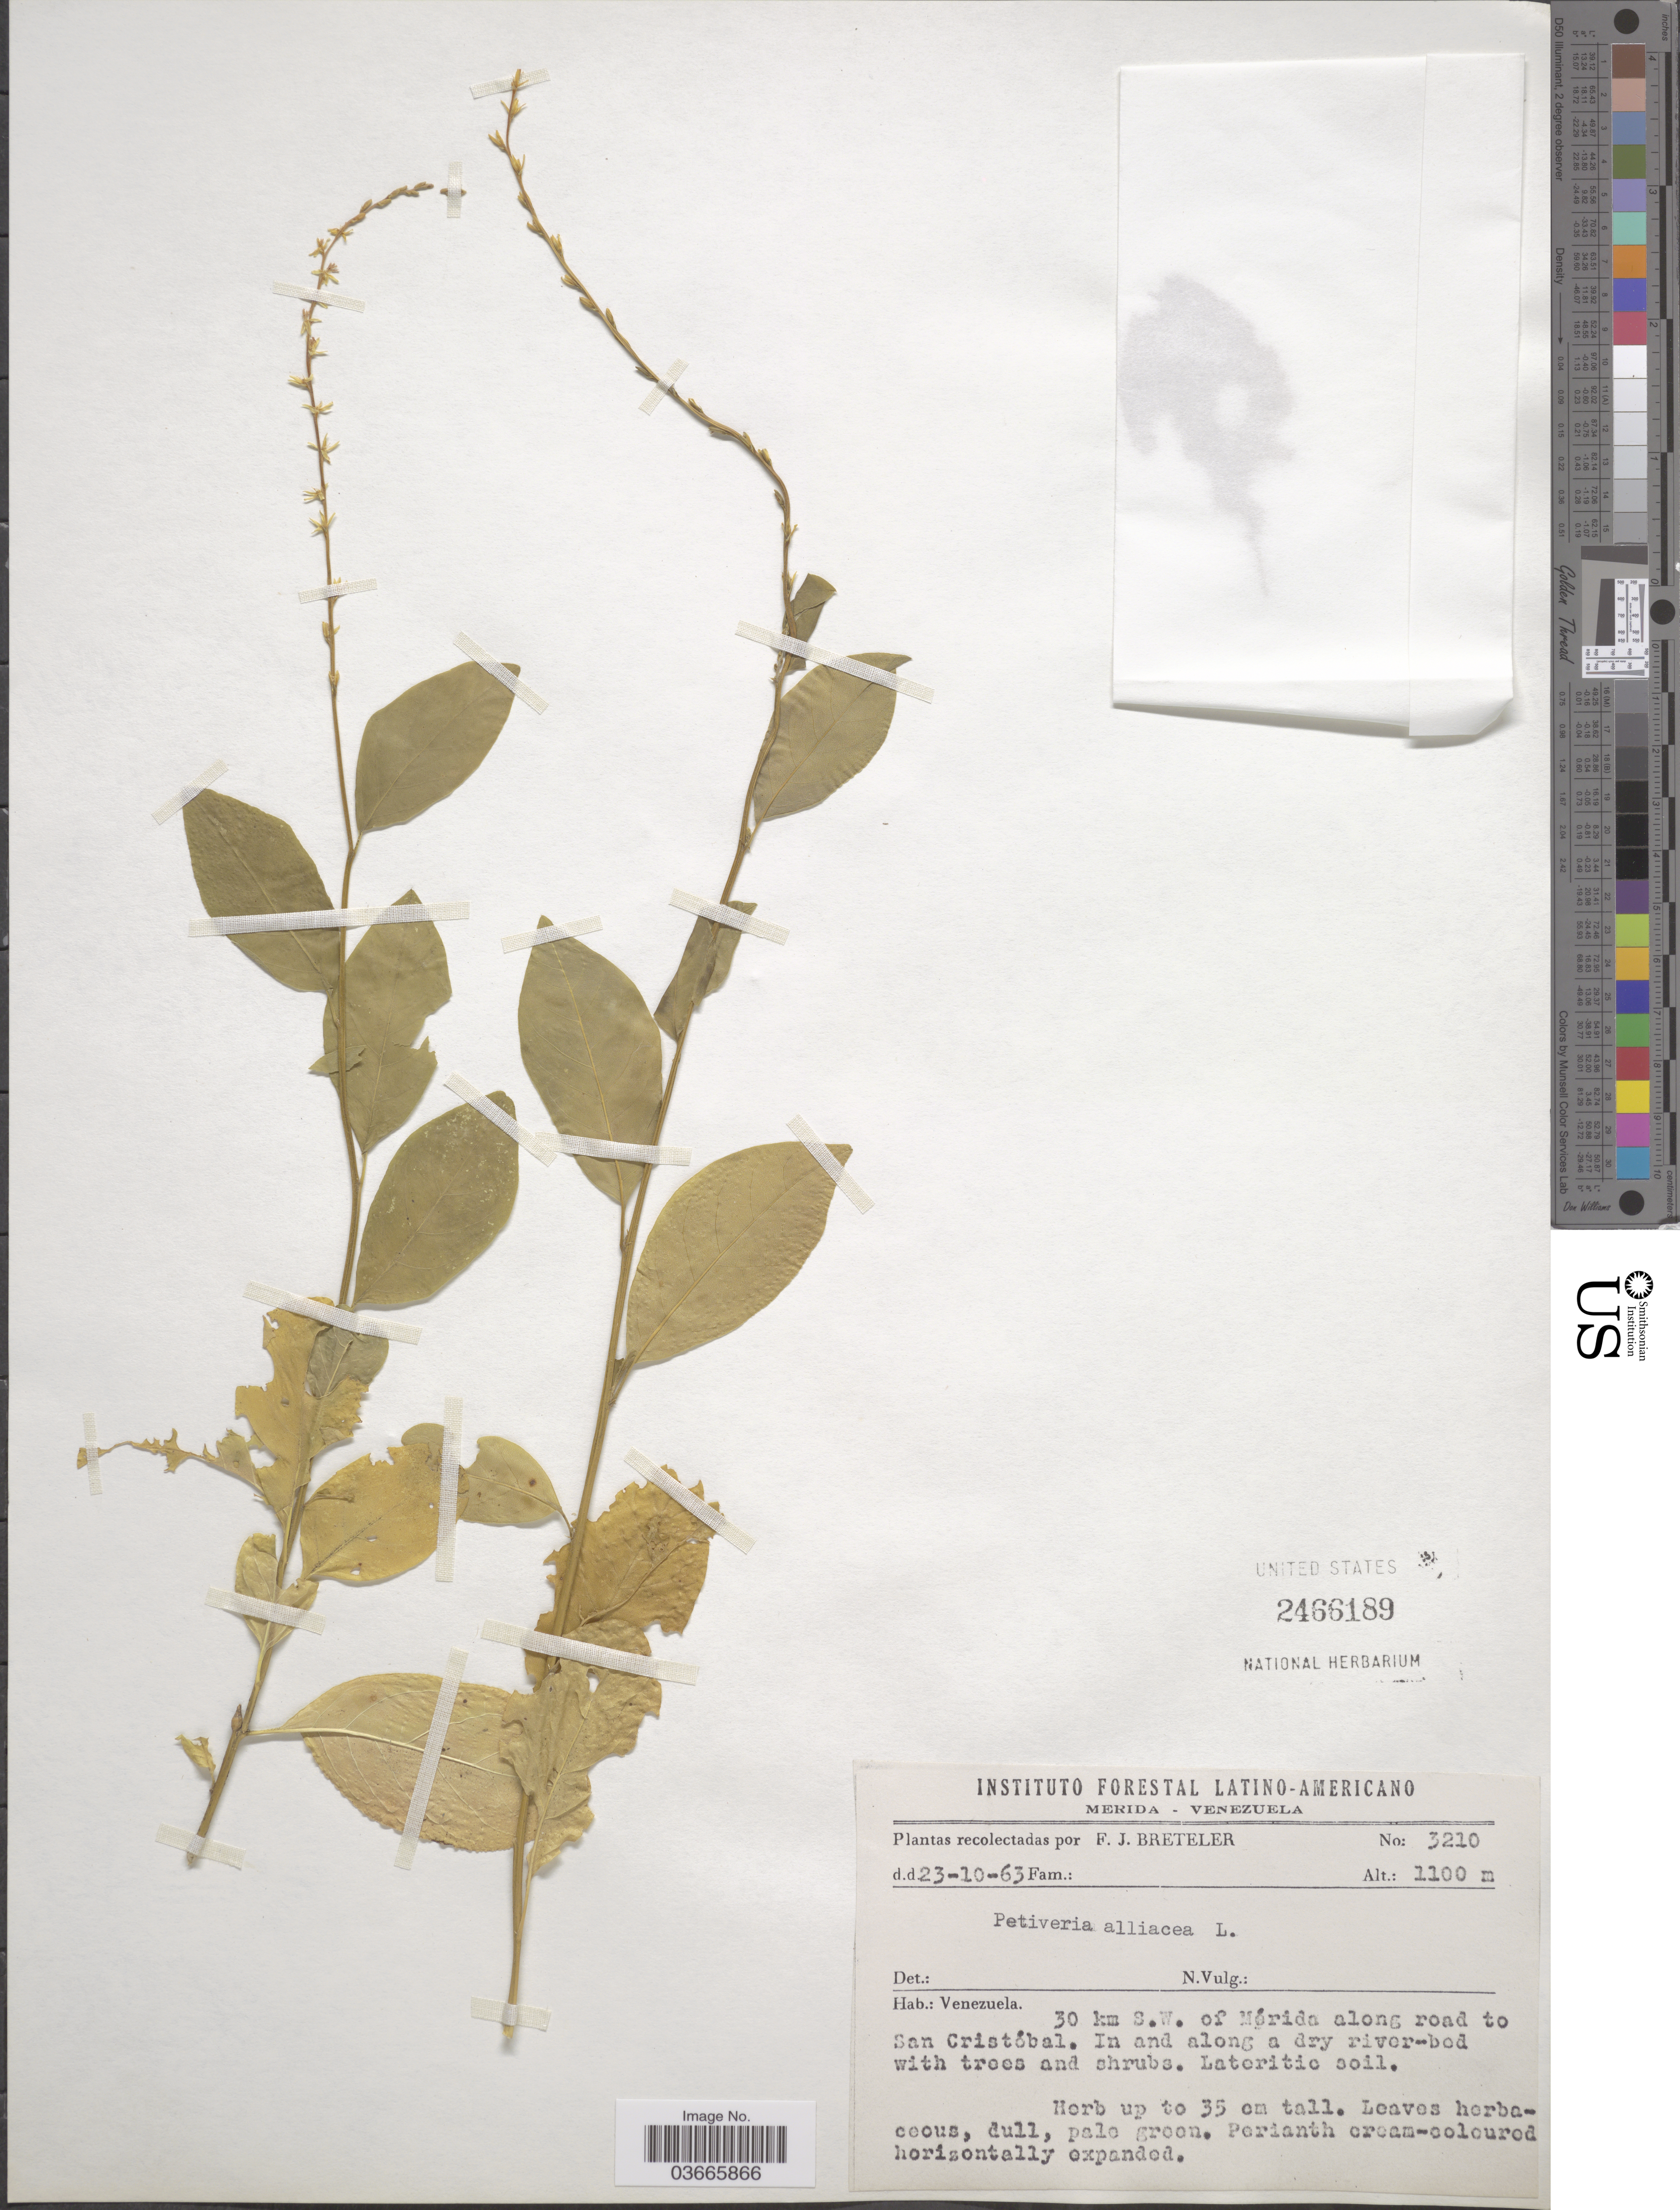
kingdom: Plantae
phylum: Tracheophyta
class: Magnoliopsida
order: Caryophyllales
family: Phytolaccaceae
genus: Petiveria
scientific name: Petiveria alliacea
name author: L.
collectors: F. J. Breteler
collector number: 3210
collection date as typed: Transcribed d/m/y: 23/10/63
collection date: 1963-10-23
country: Venezuela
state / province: Mérida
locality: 30 km S.W. of Mérida along road to San Cristóbal.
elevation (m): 1100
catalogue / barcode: US 2466189